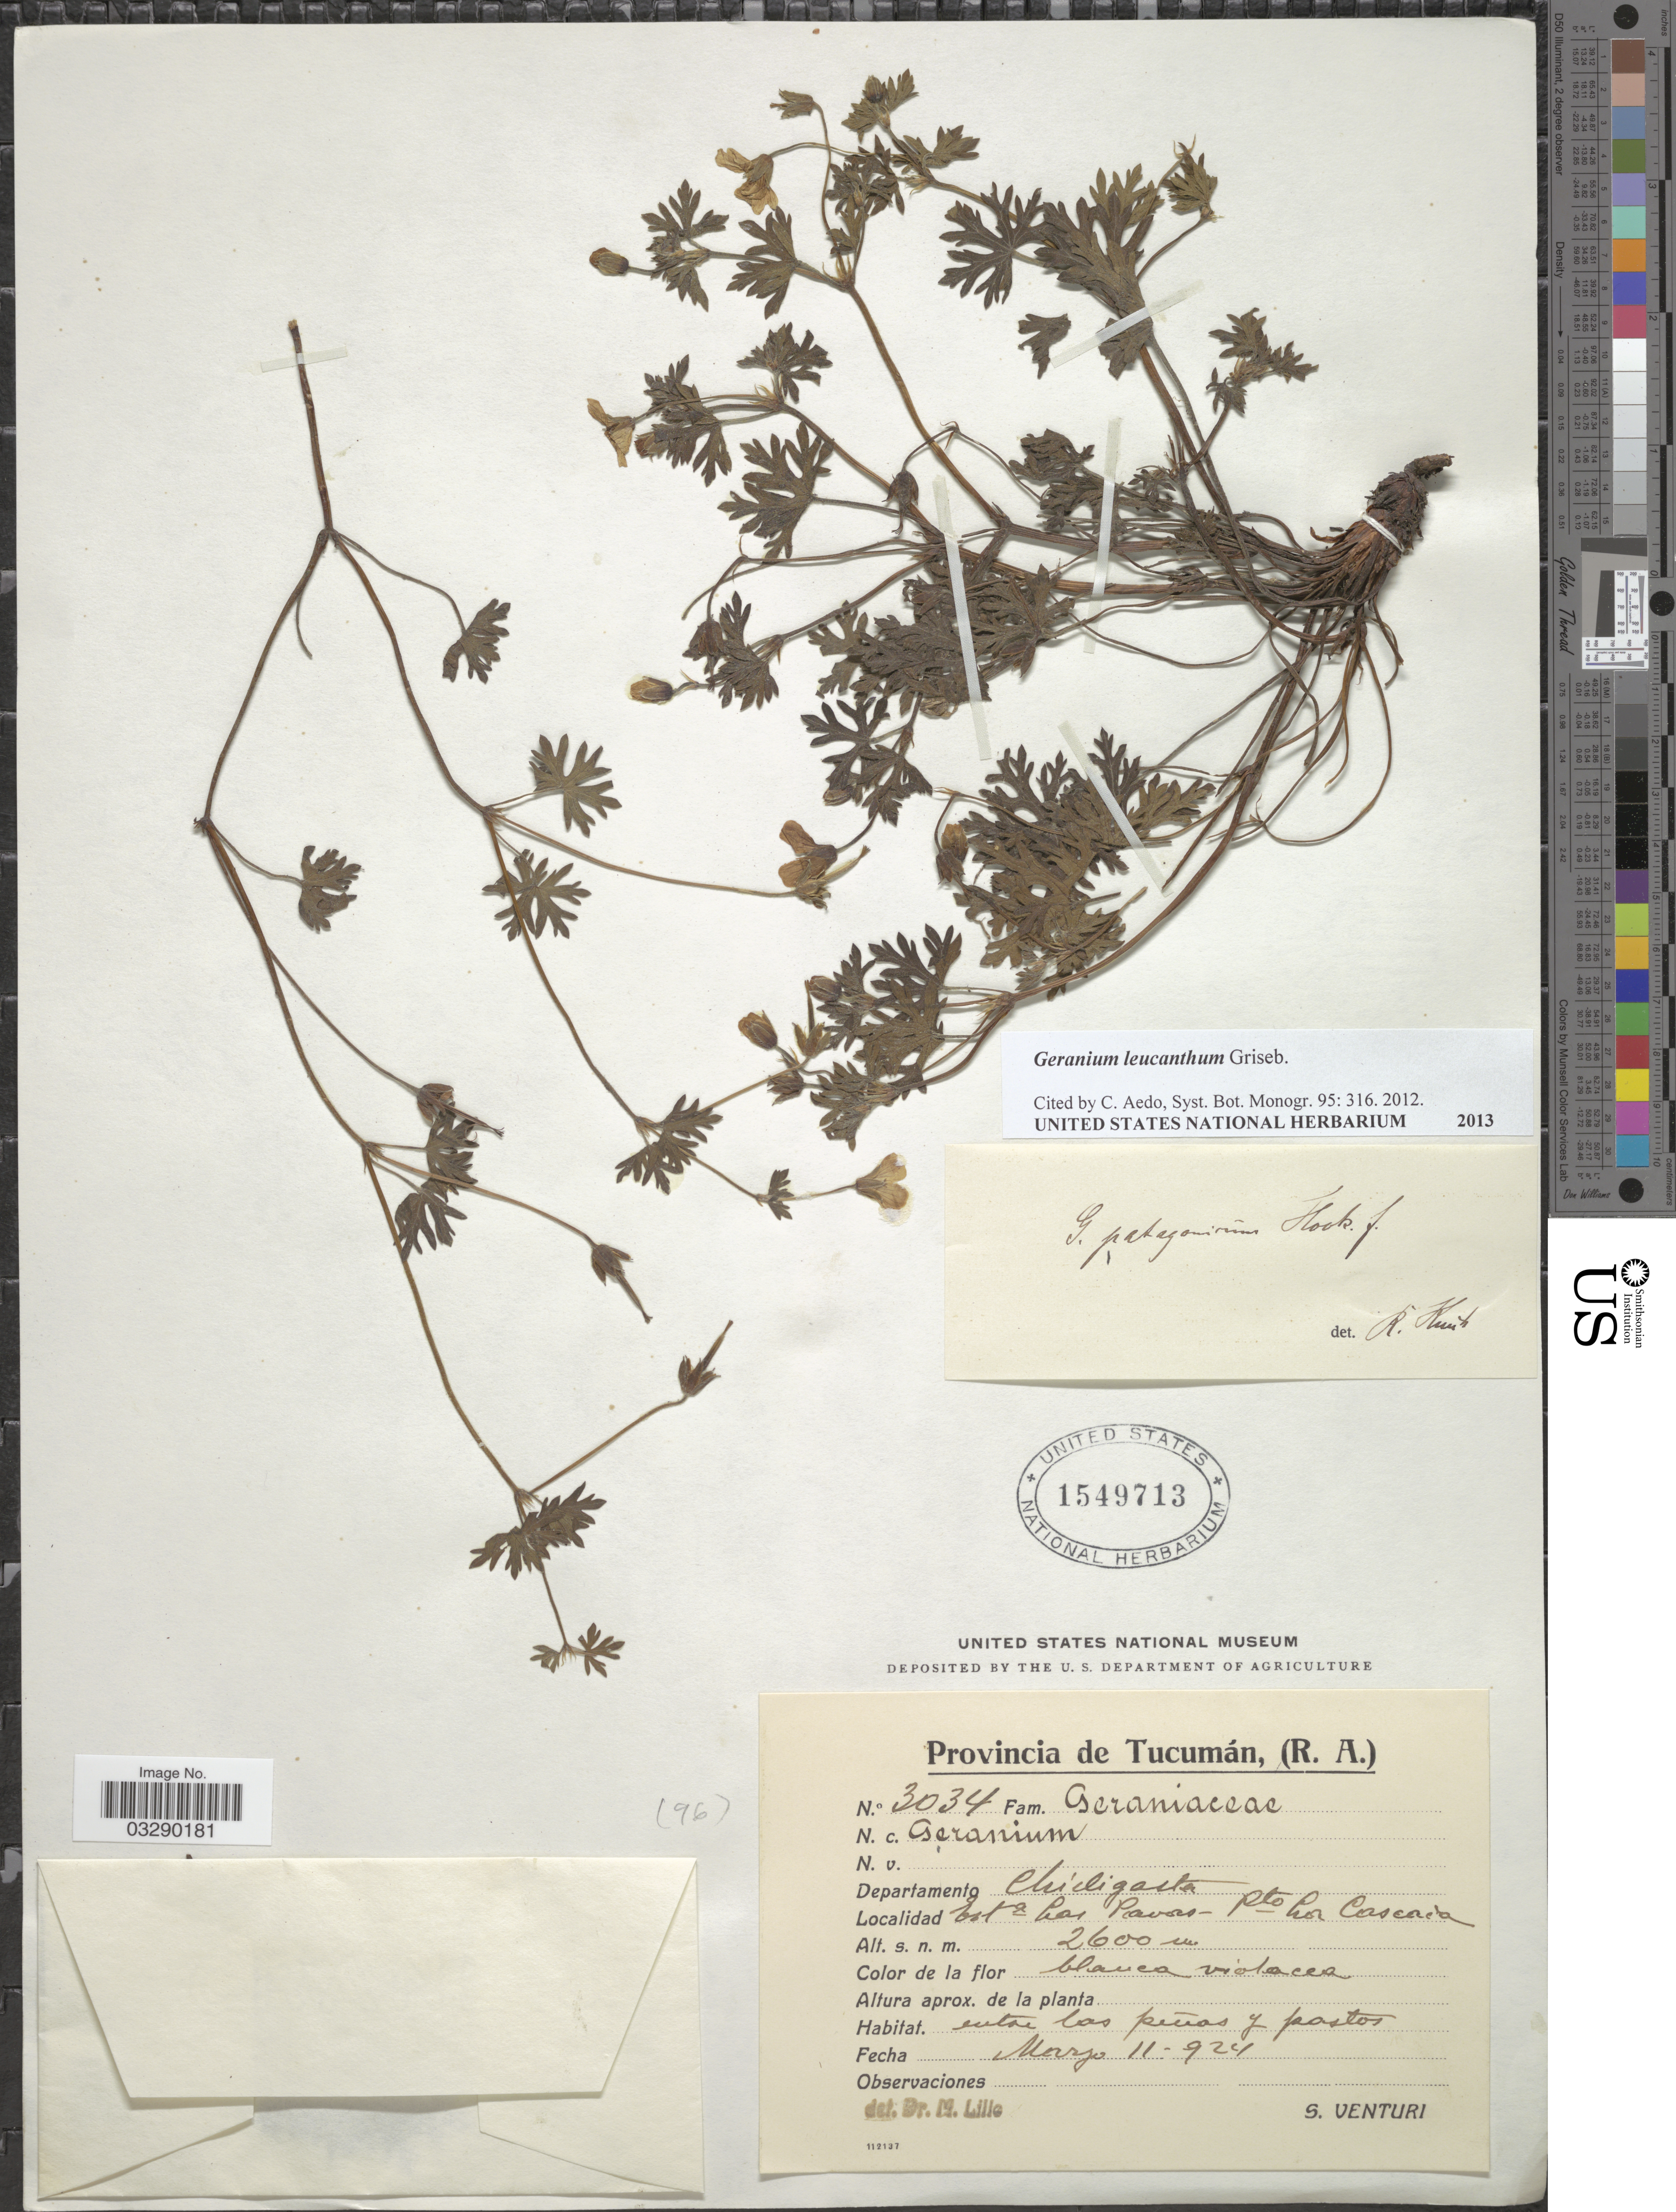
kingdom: Plantae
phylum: Tracheophyta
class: Magnoliopsida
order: Geraniales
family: Geraniaceae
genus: Geranium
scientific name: Geranium leucanthum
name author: Small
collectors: S. Venturi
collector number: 3034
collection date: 1924-05-11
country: Argentina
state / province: Tucuman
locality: Departamento Chicligasta. Esta Las Pavas Pto Los Cascada.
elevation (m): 2600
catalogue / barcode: US 1549713